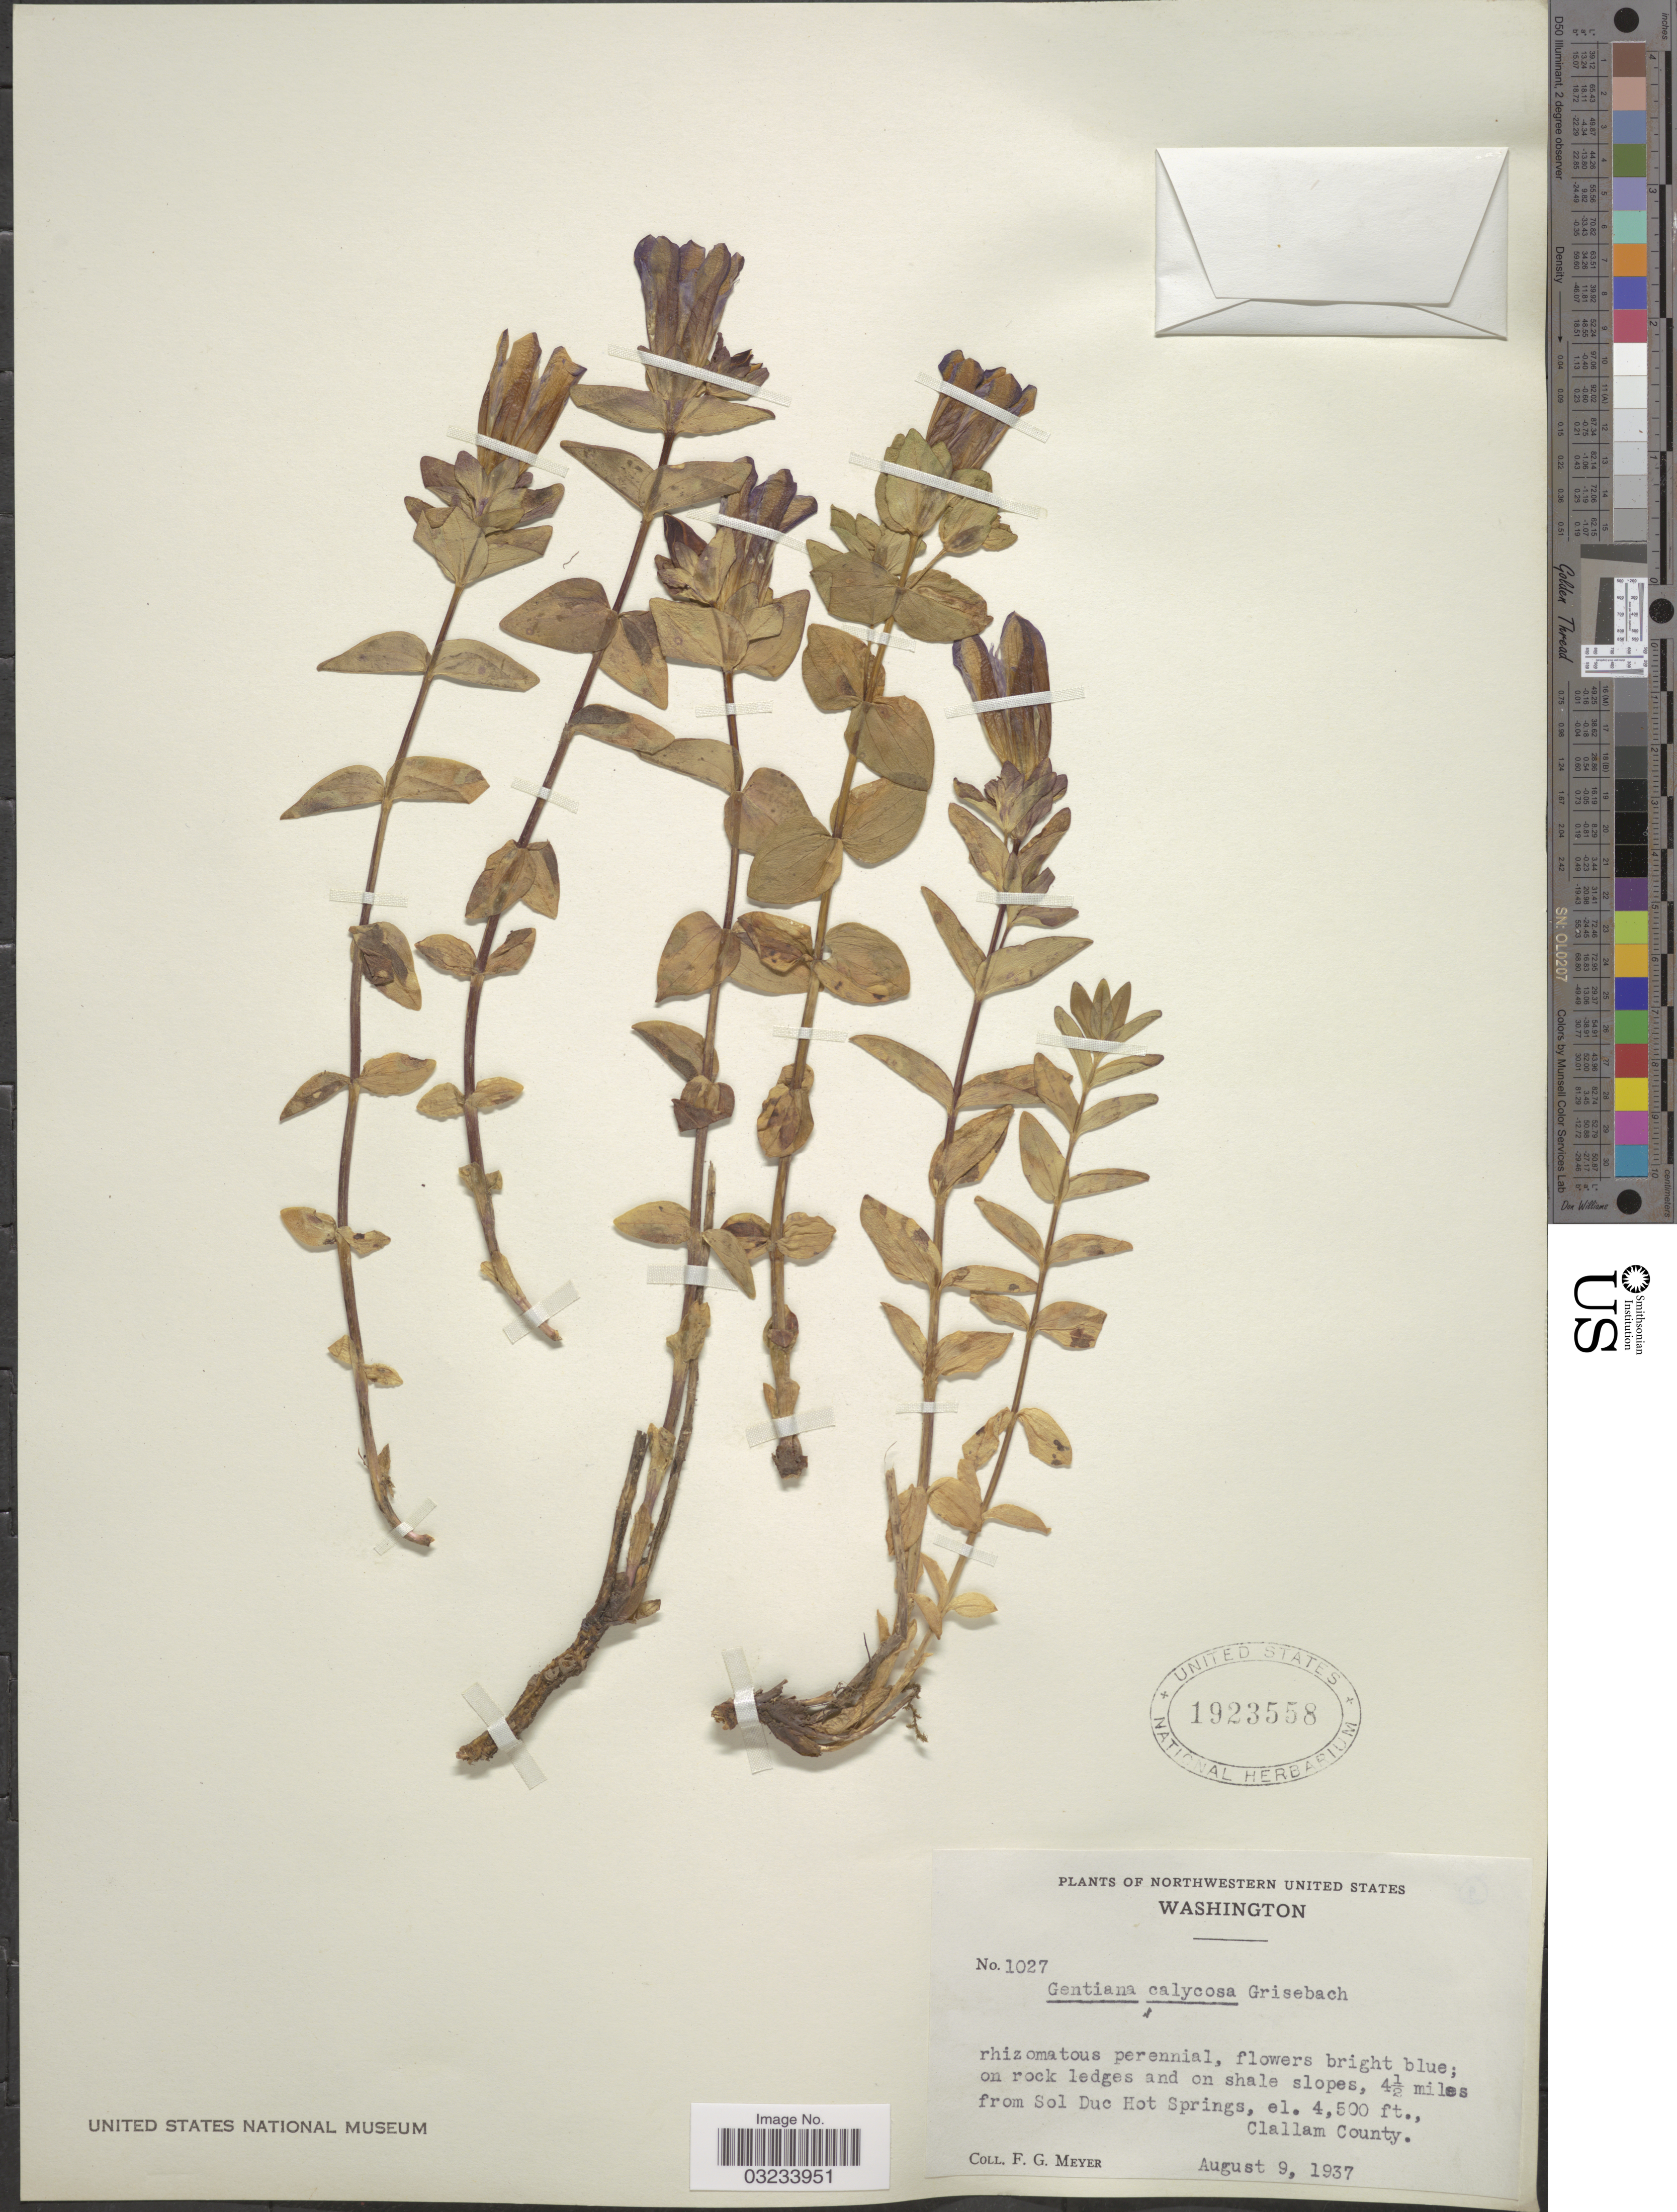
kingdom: Plantae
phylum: Tracheophyta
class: Magnoliopsida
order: Gentianales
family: Gentianaceae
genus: Gentiana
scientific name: Gentiana calycosa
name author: Griseb.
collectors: F. G. Meyer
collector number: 1027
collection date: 1937-08-09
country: United States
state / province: Washington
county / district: Clallam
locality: Northwestern United States, 4½ miles from Sol Duc Hot Springs, Clallam County.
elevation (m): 1372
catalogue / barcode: US 1923558